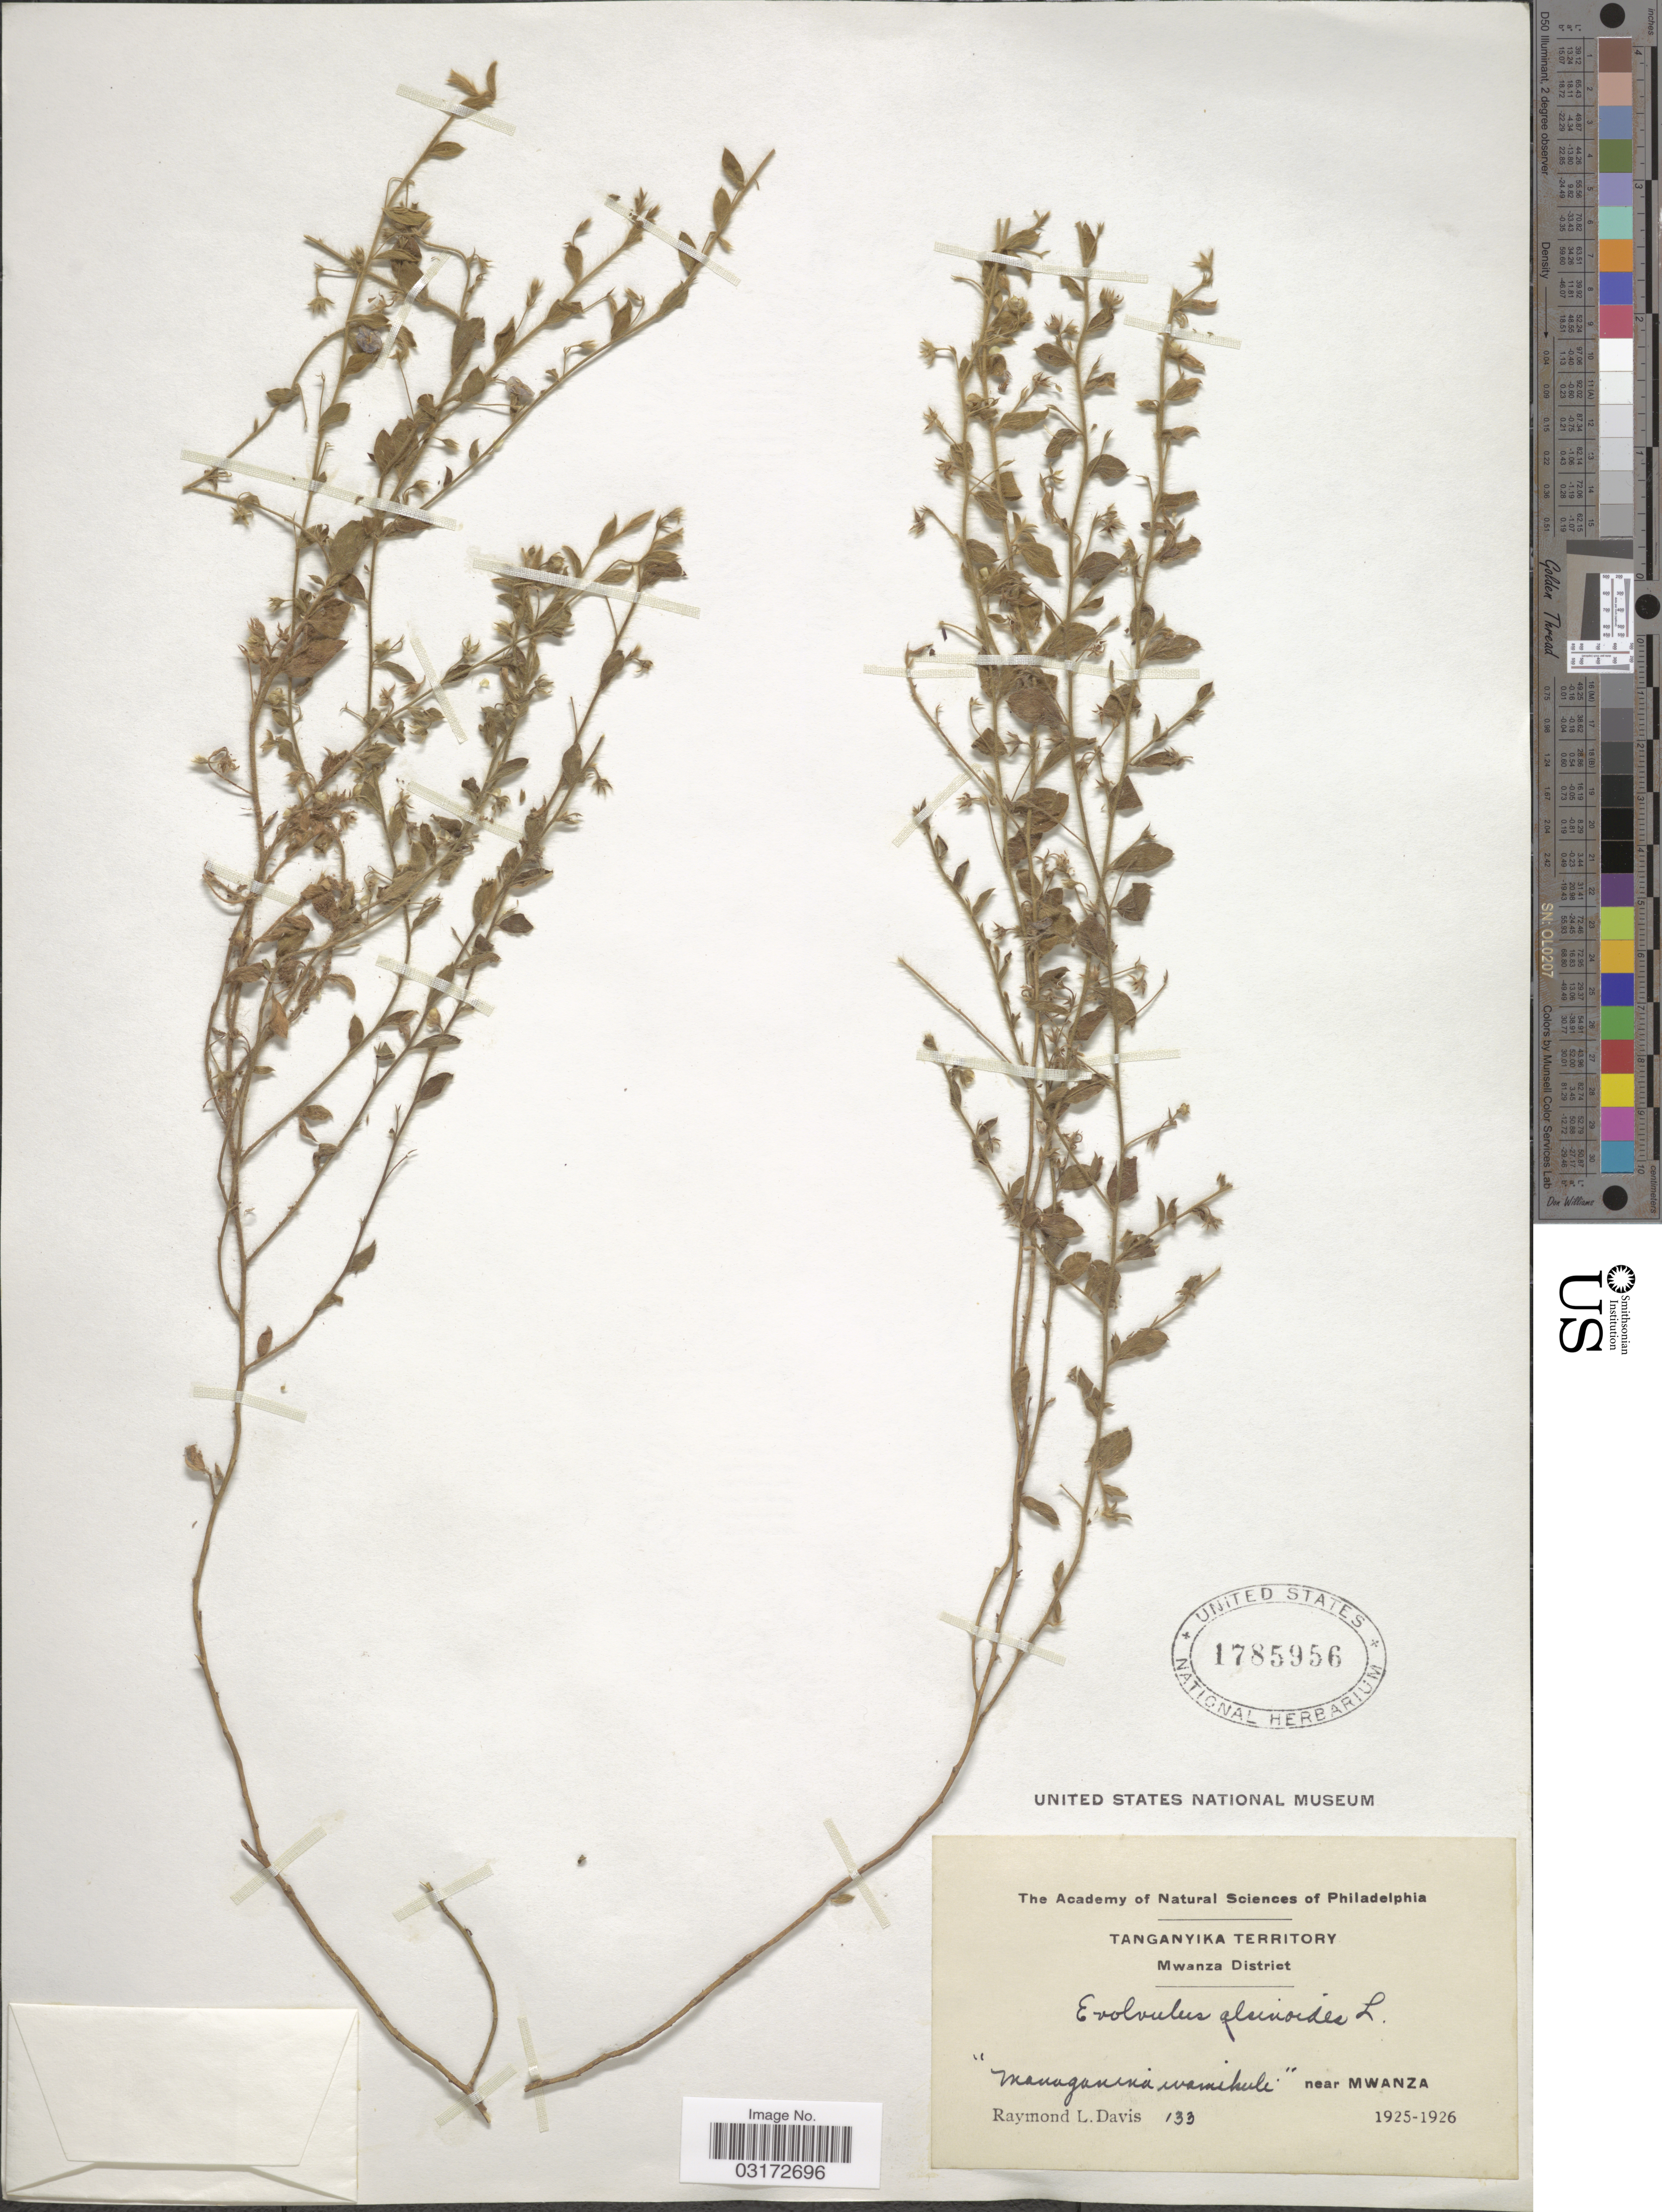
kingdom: Plantae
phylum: Tracheophyta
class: Magnoliopsida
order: Solanales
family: Convolvulaceae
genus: Evolvulus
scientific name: Evolvulus alsinoides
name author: (L.) L.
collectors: R. Davis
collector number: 133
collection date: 1925/1926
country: Tanzania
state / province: Mwanza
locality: Tanganyika Territory. Mwanza District. "Managanina wamihuli" near Mwanza.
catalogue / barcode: US 1785956